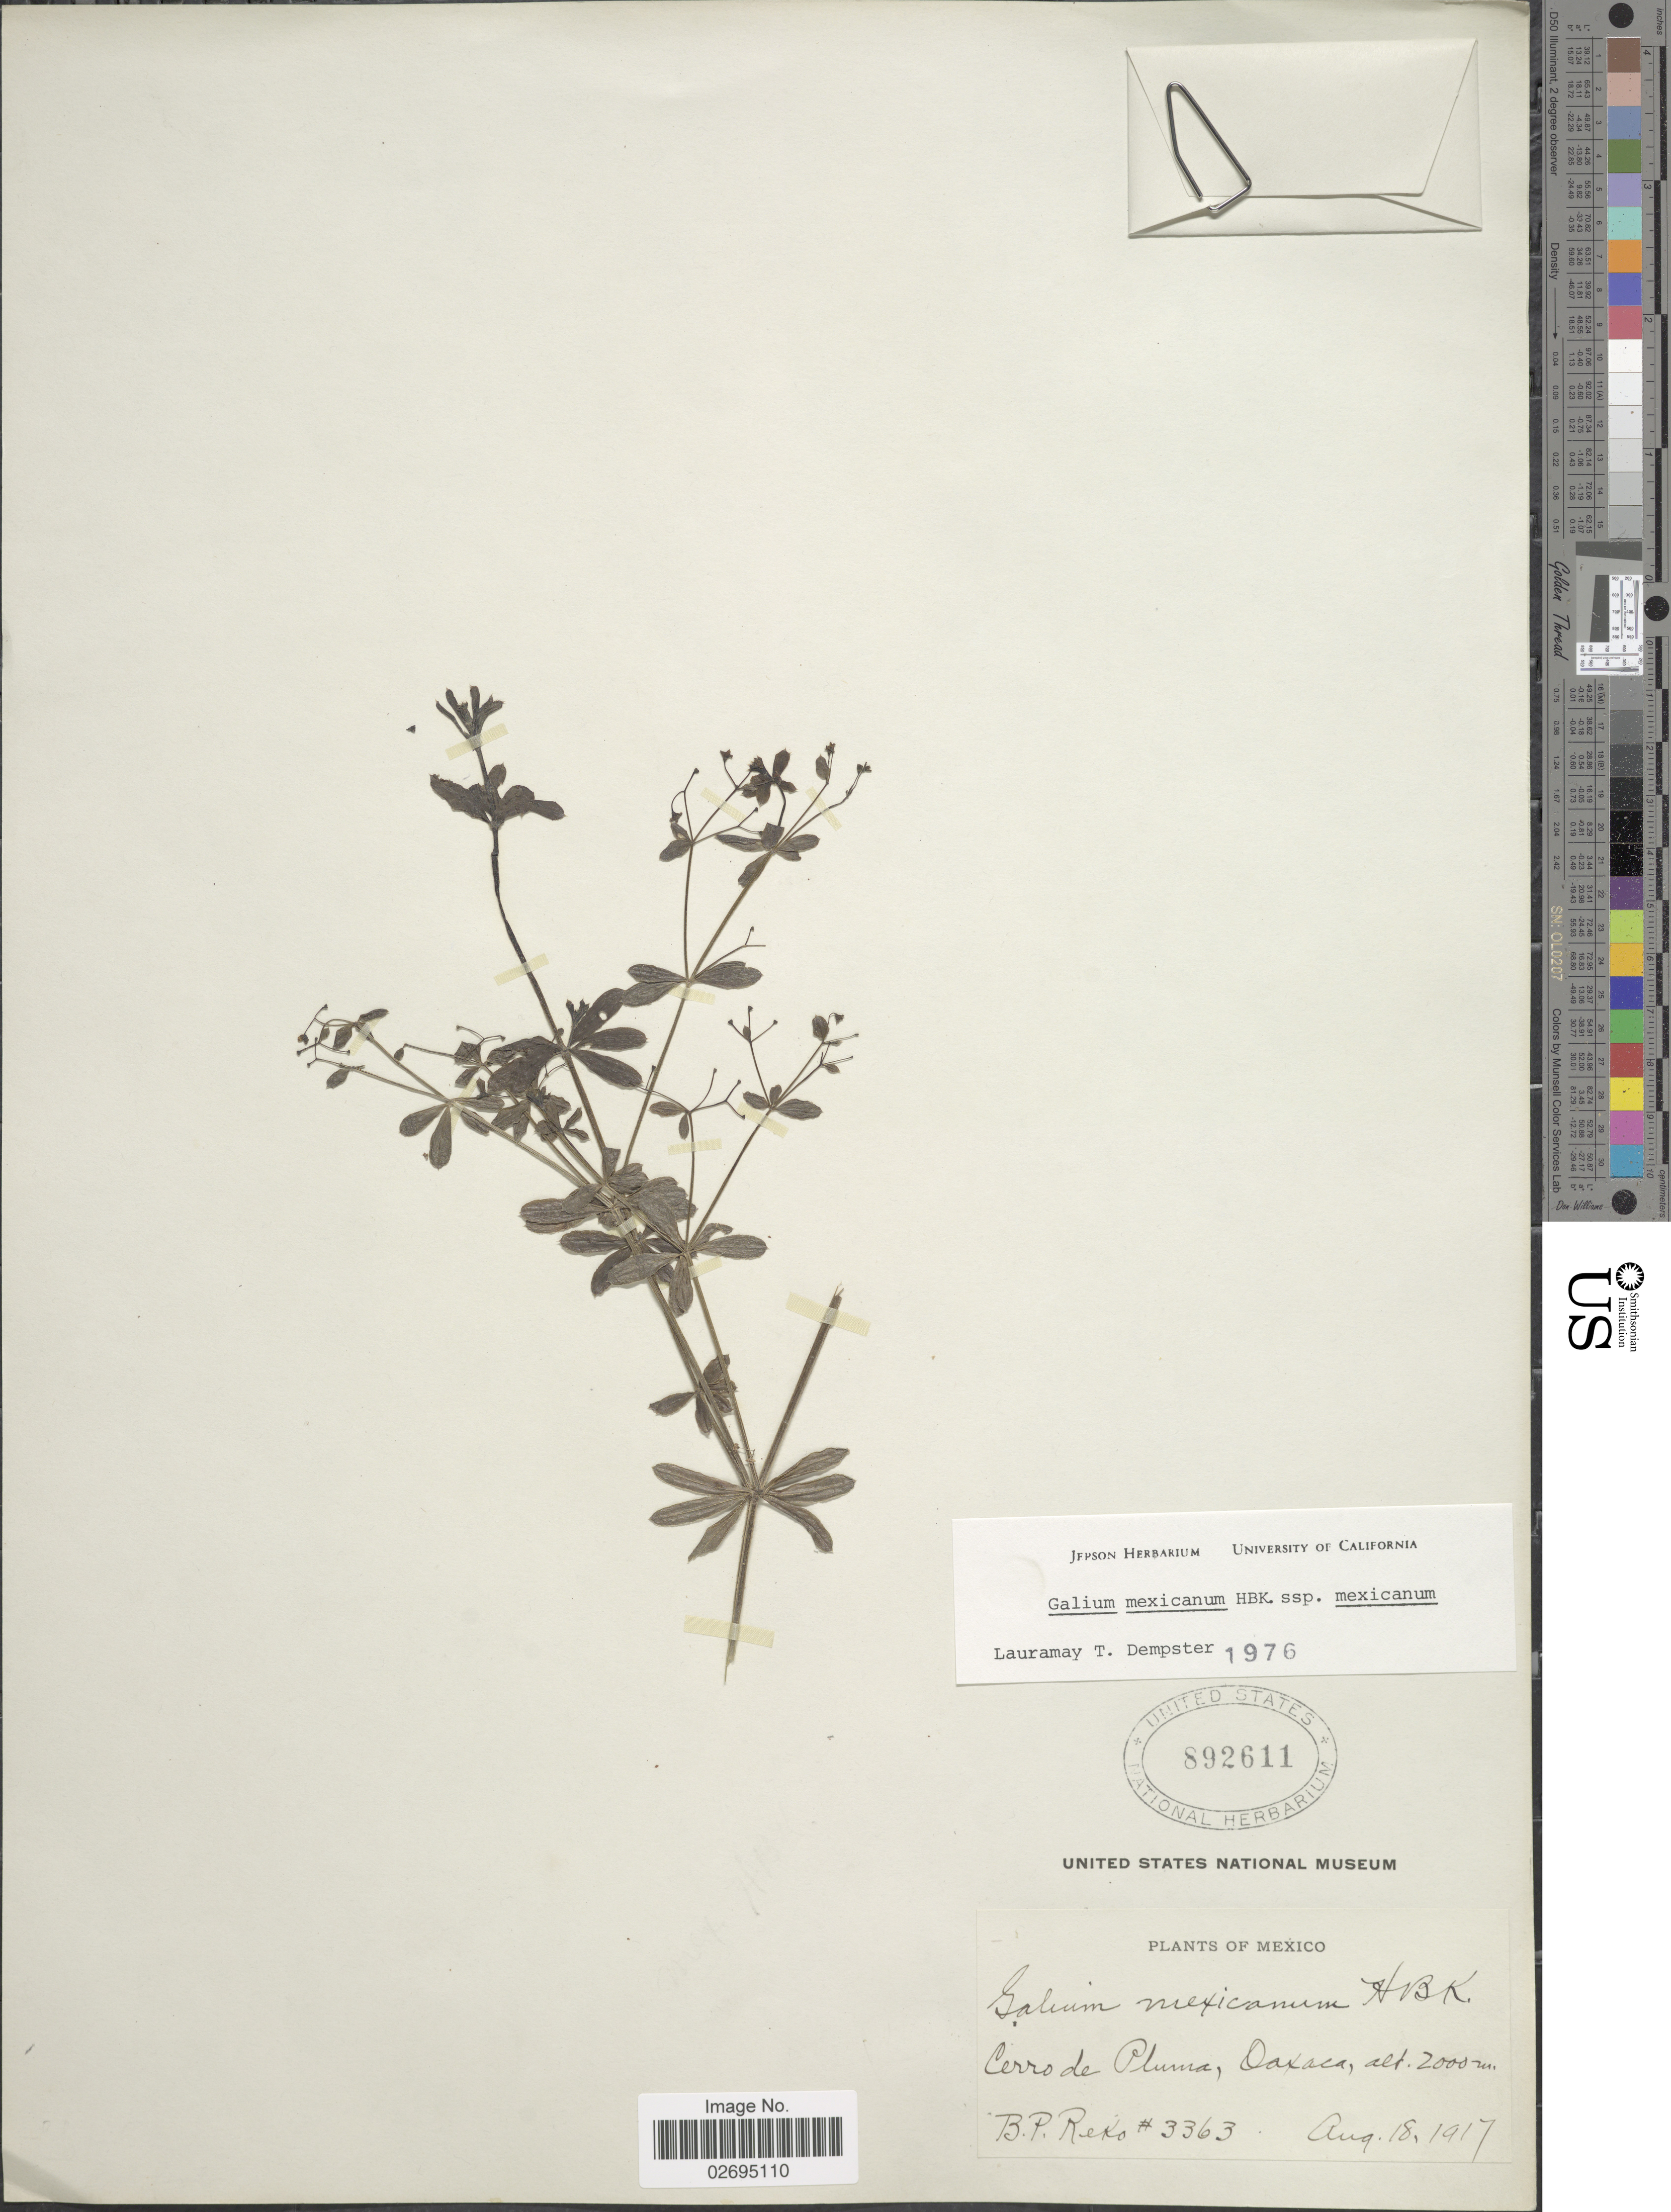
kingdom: Plantae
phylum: Tracheophyta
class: Magnoliopsida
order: Gentianales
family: Rubiaceae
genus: Galium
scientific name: Galium mexicanum subsp. mexicanum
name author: Kunth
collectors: B. P. Reko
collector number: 3363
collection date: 1917-08-18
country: Mexico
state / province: Oaxaca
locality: Cerro de Pluma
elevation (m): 2000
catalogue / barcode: US 892611